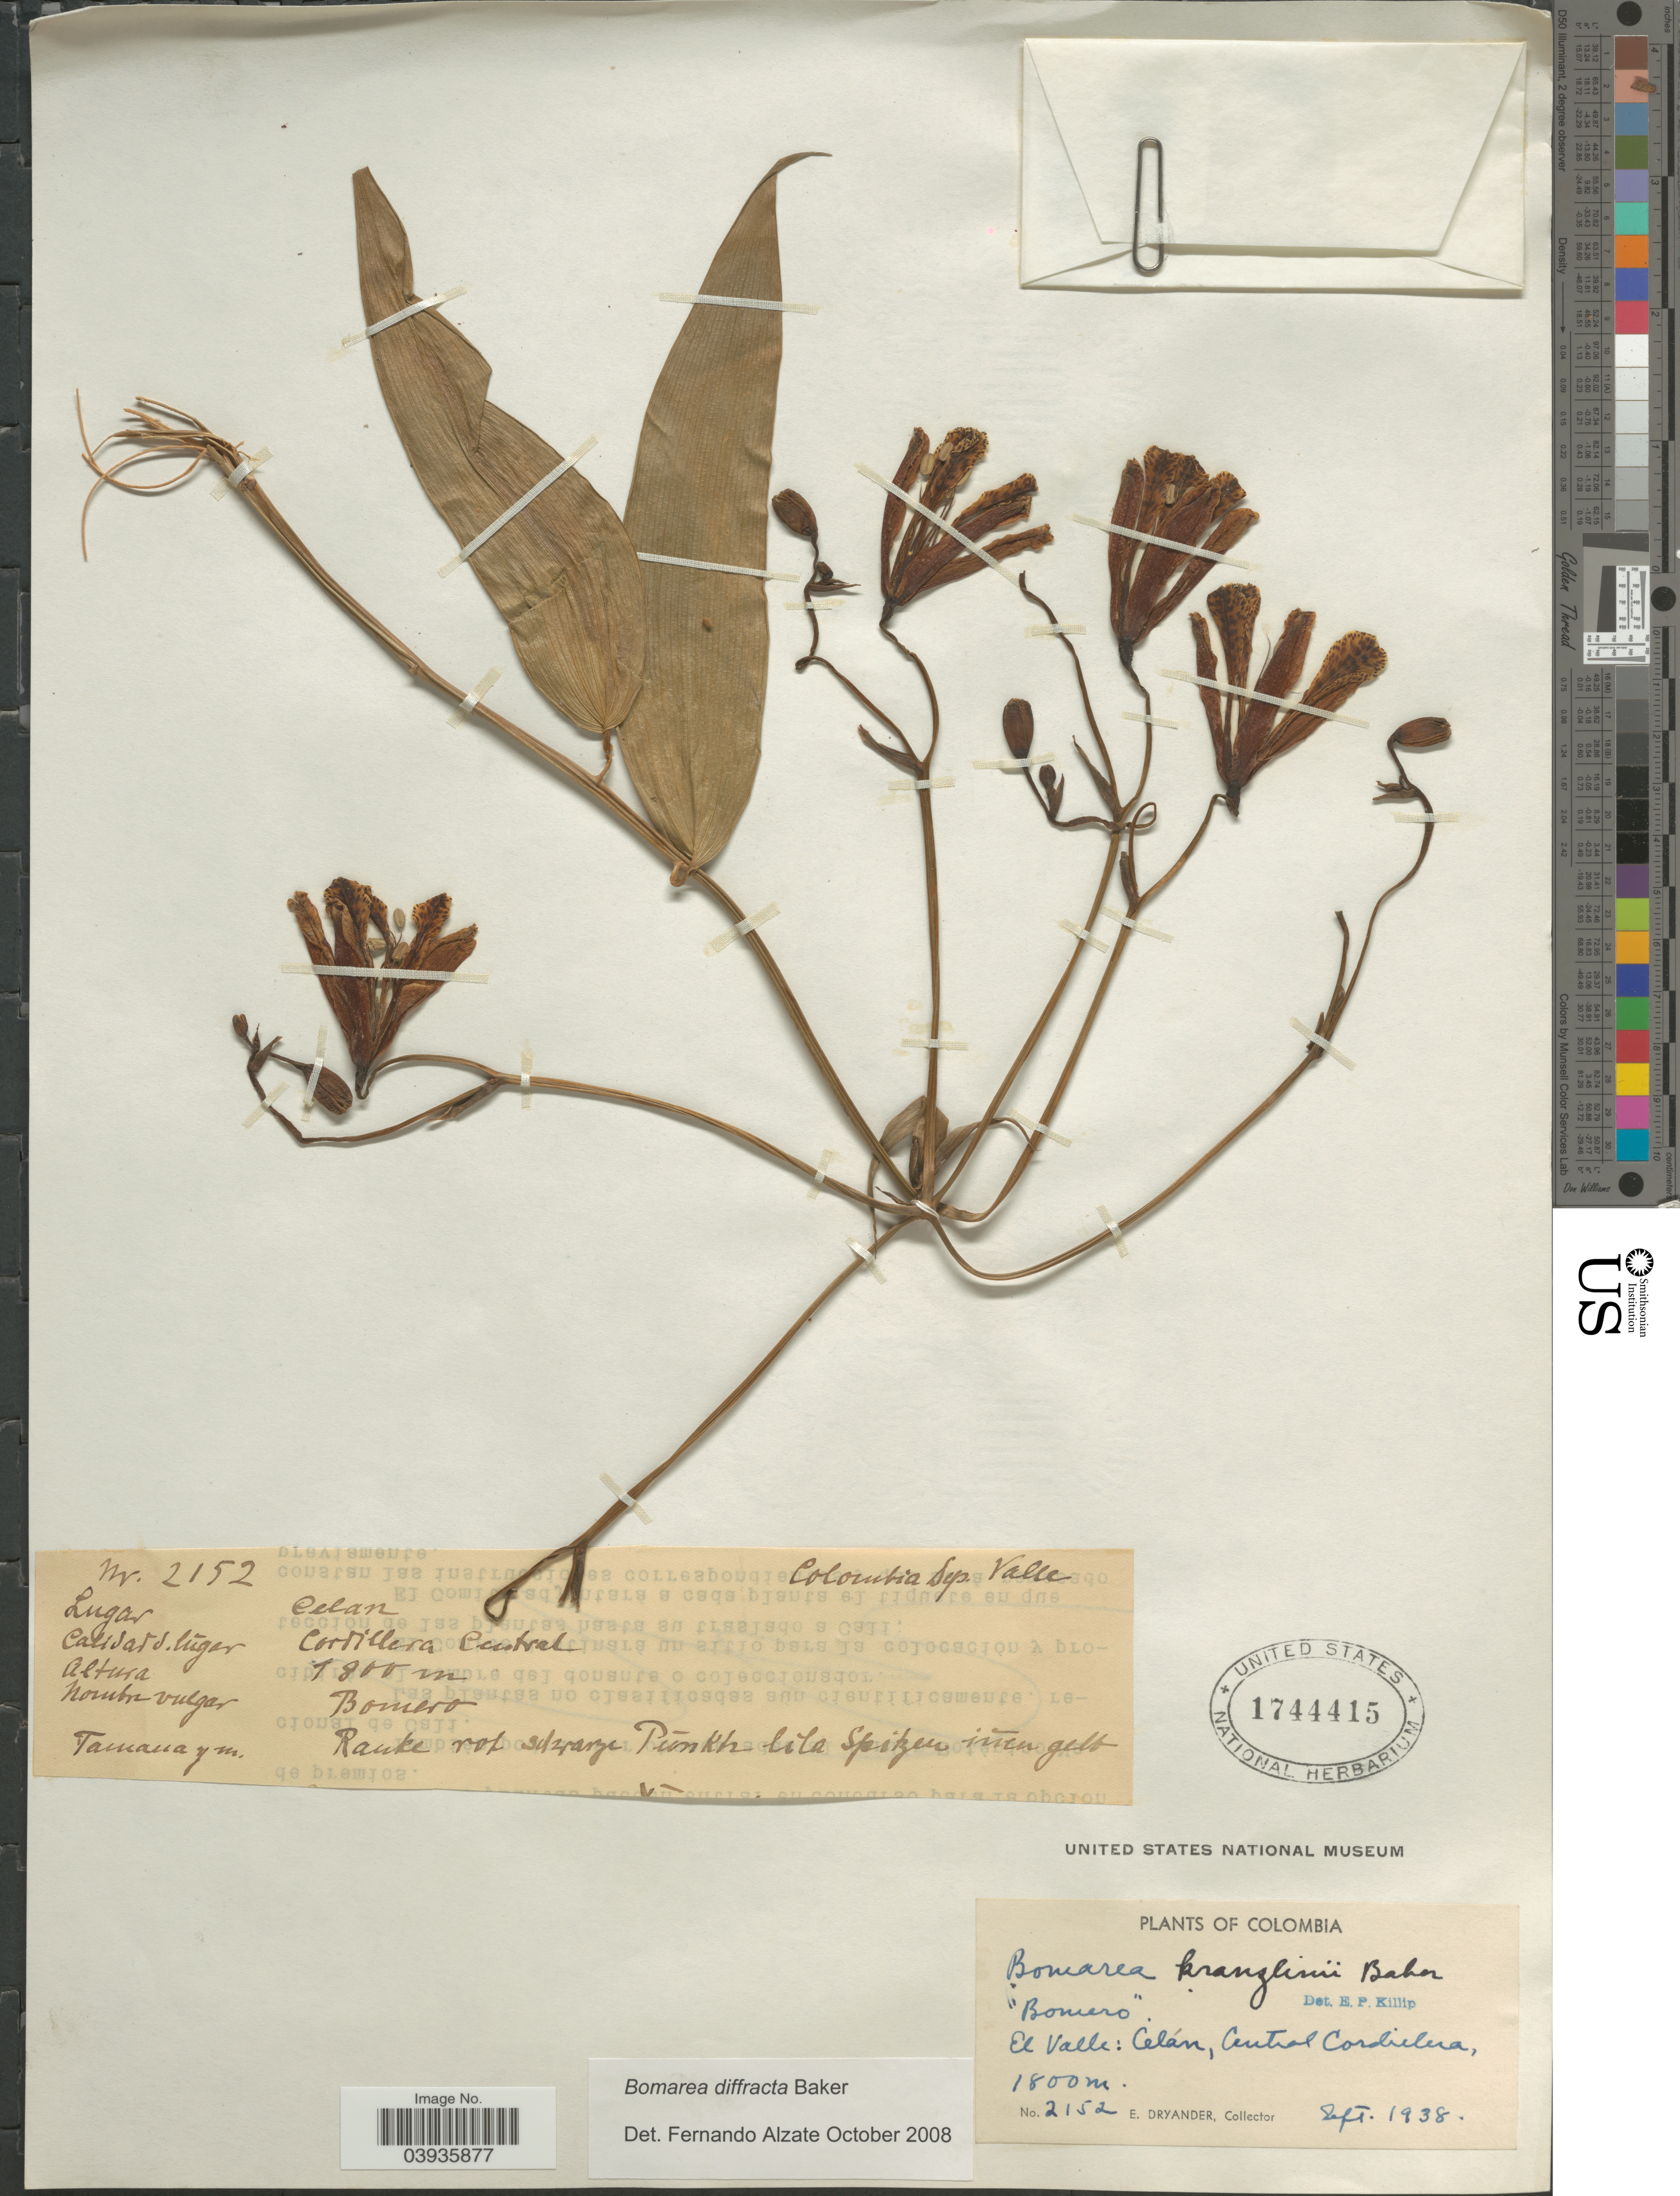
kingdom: Plantae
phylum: Tracheophyta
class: Liliopsida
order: Liliales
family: Alstroemeriaceae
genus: Bomarea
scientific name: Bomarea diffracta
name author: Baker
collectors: E. Dryander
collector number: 2152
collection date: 1938-09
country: Colombia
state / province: Valle del Cauca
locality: Dep. Valle: Celán, Central Cordillera.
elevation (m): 1800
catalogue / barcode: US 1744415